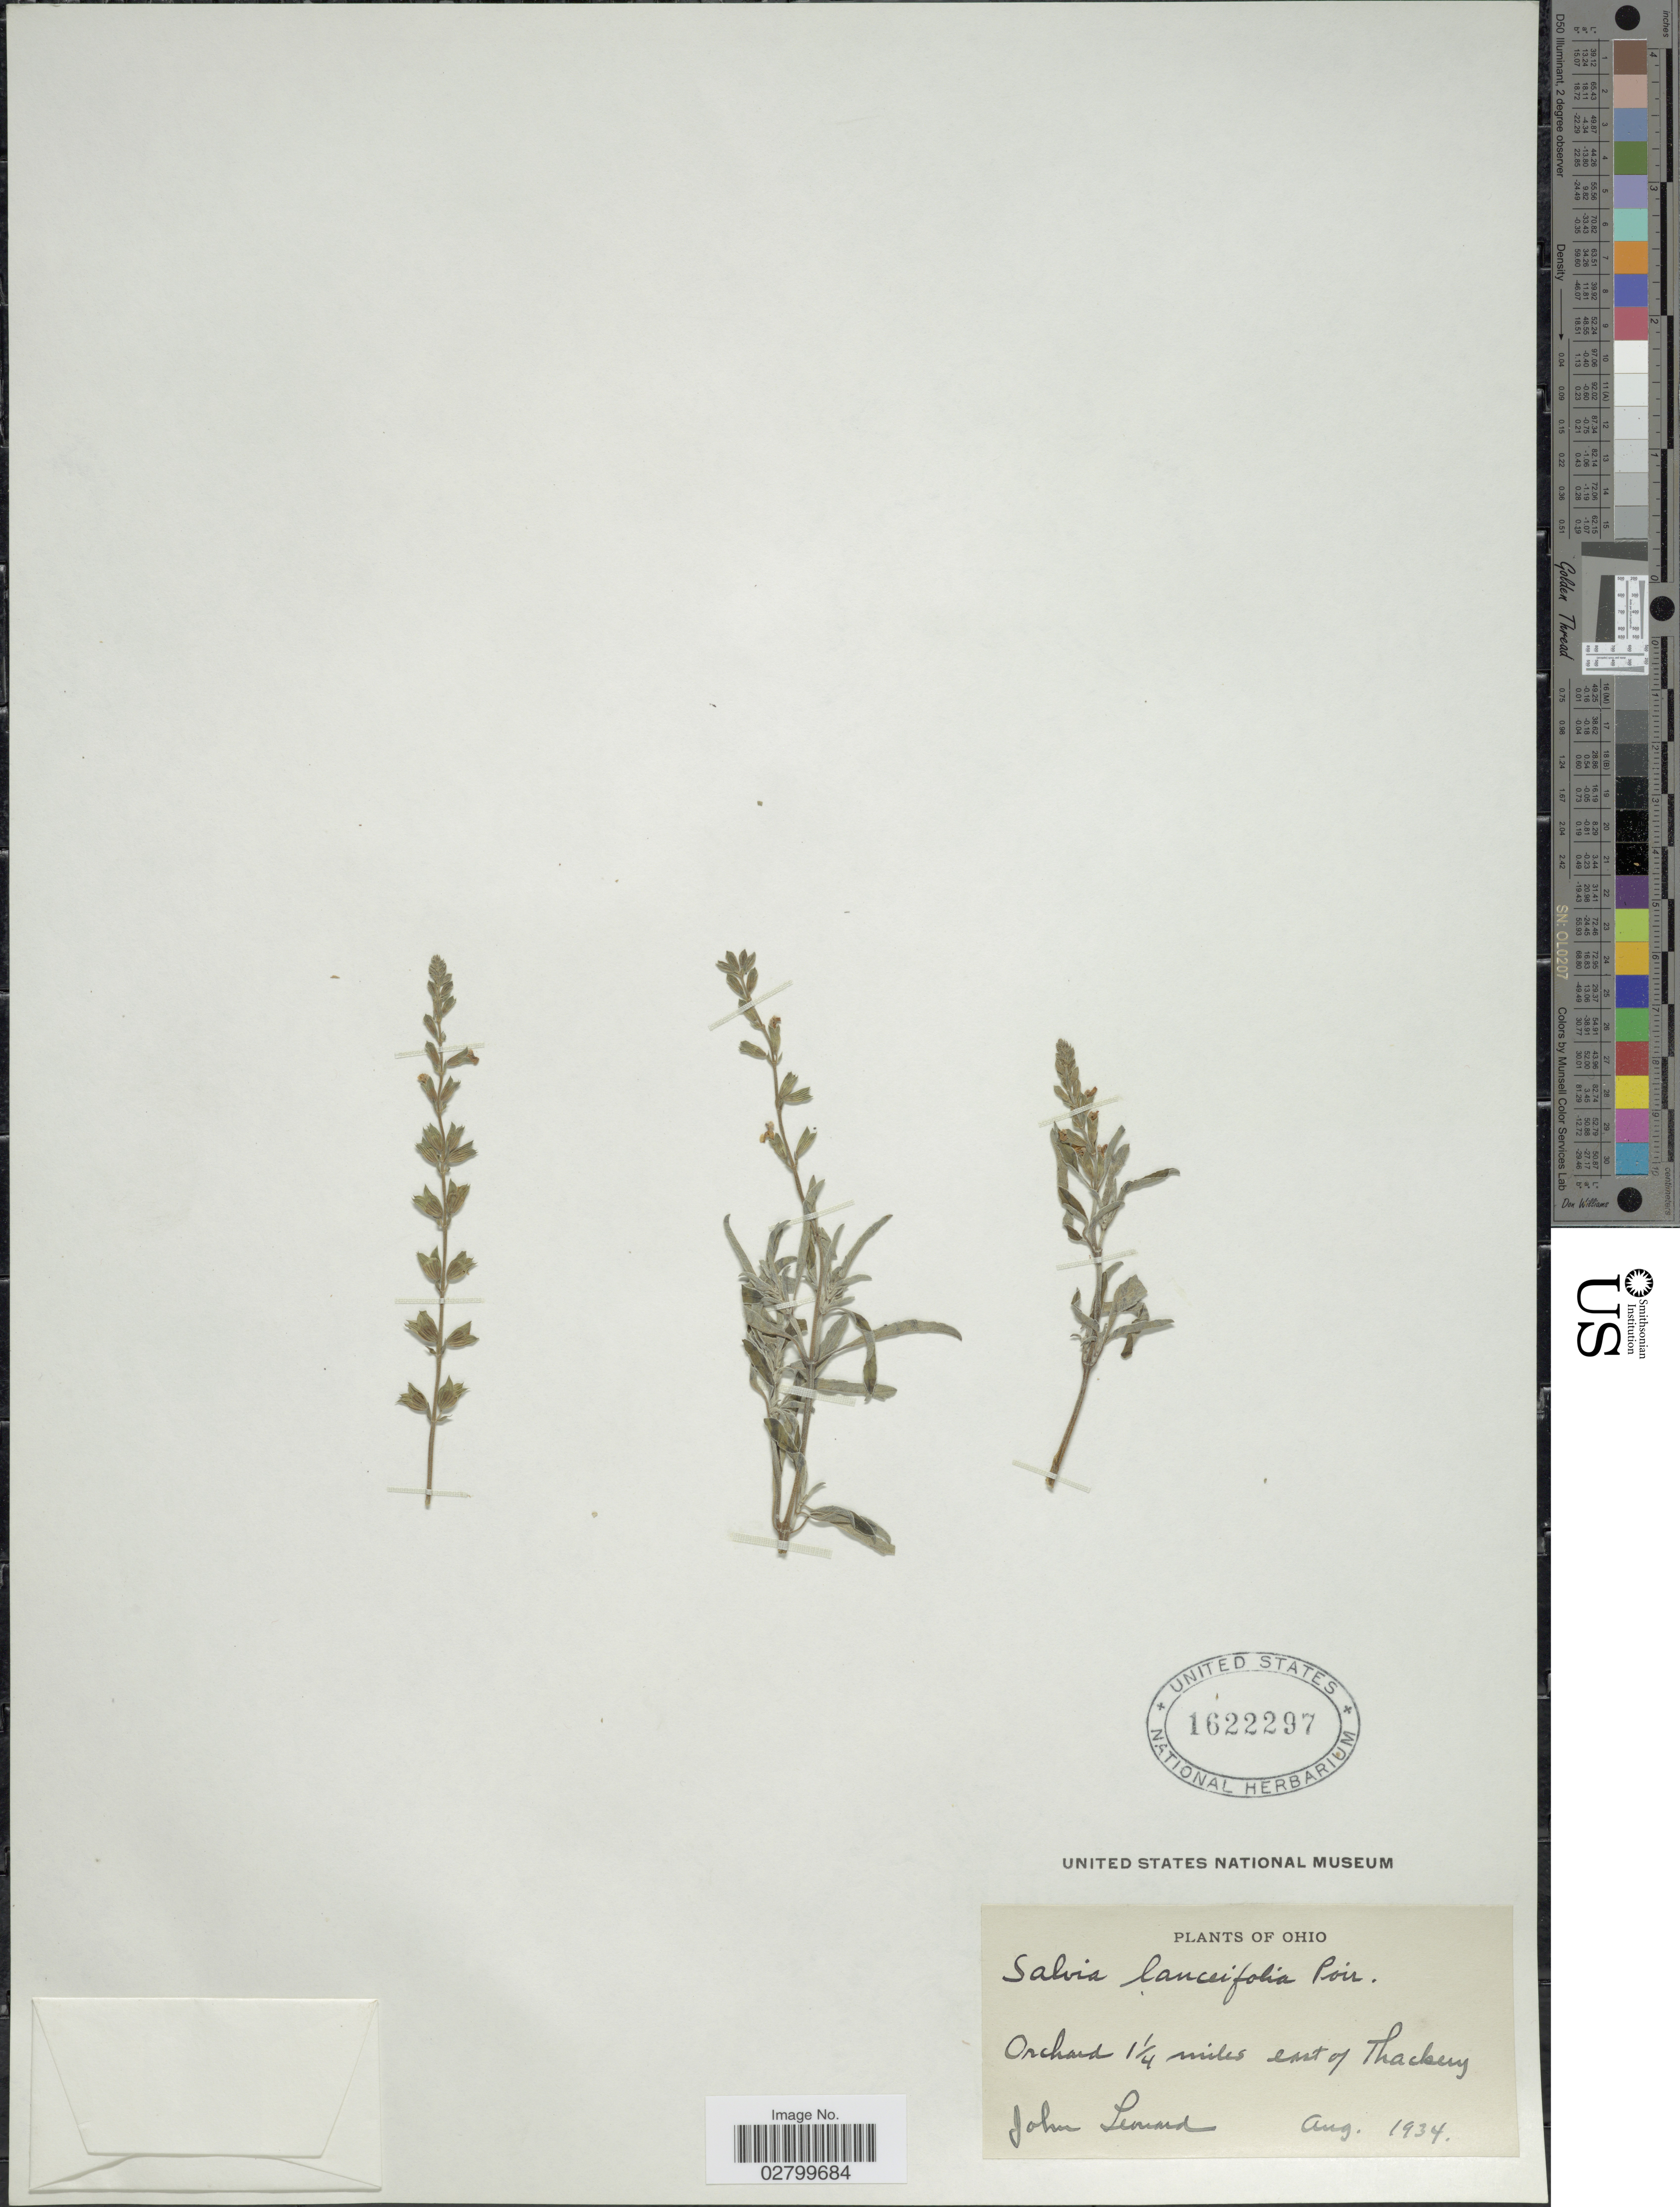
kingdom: Plantae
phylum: Tracheophyta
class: Magnoliopsida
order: Lamiales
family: Lamiaceae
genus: Salvia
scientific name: Salvia lanceaefolia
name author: Lam.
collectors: J. Leonard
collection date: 1934-08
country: United States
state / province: Ohio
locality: Orchard 1¼ miles east of Thackery.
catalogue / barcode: US 1622297